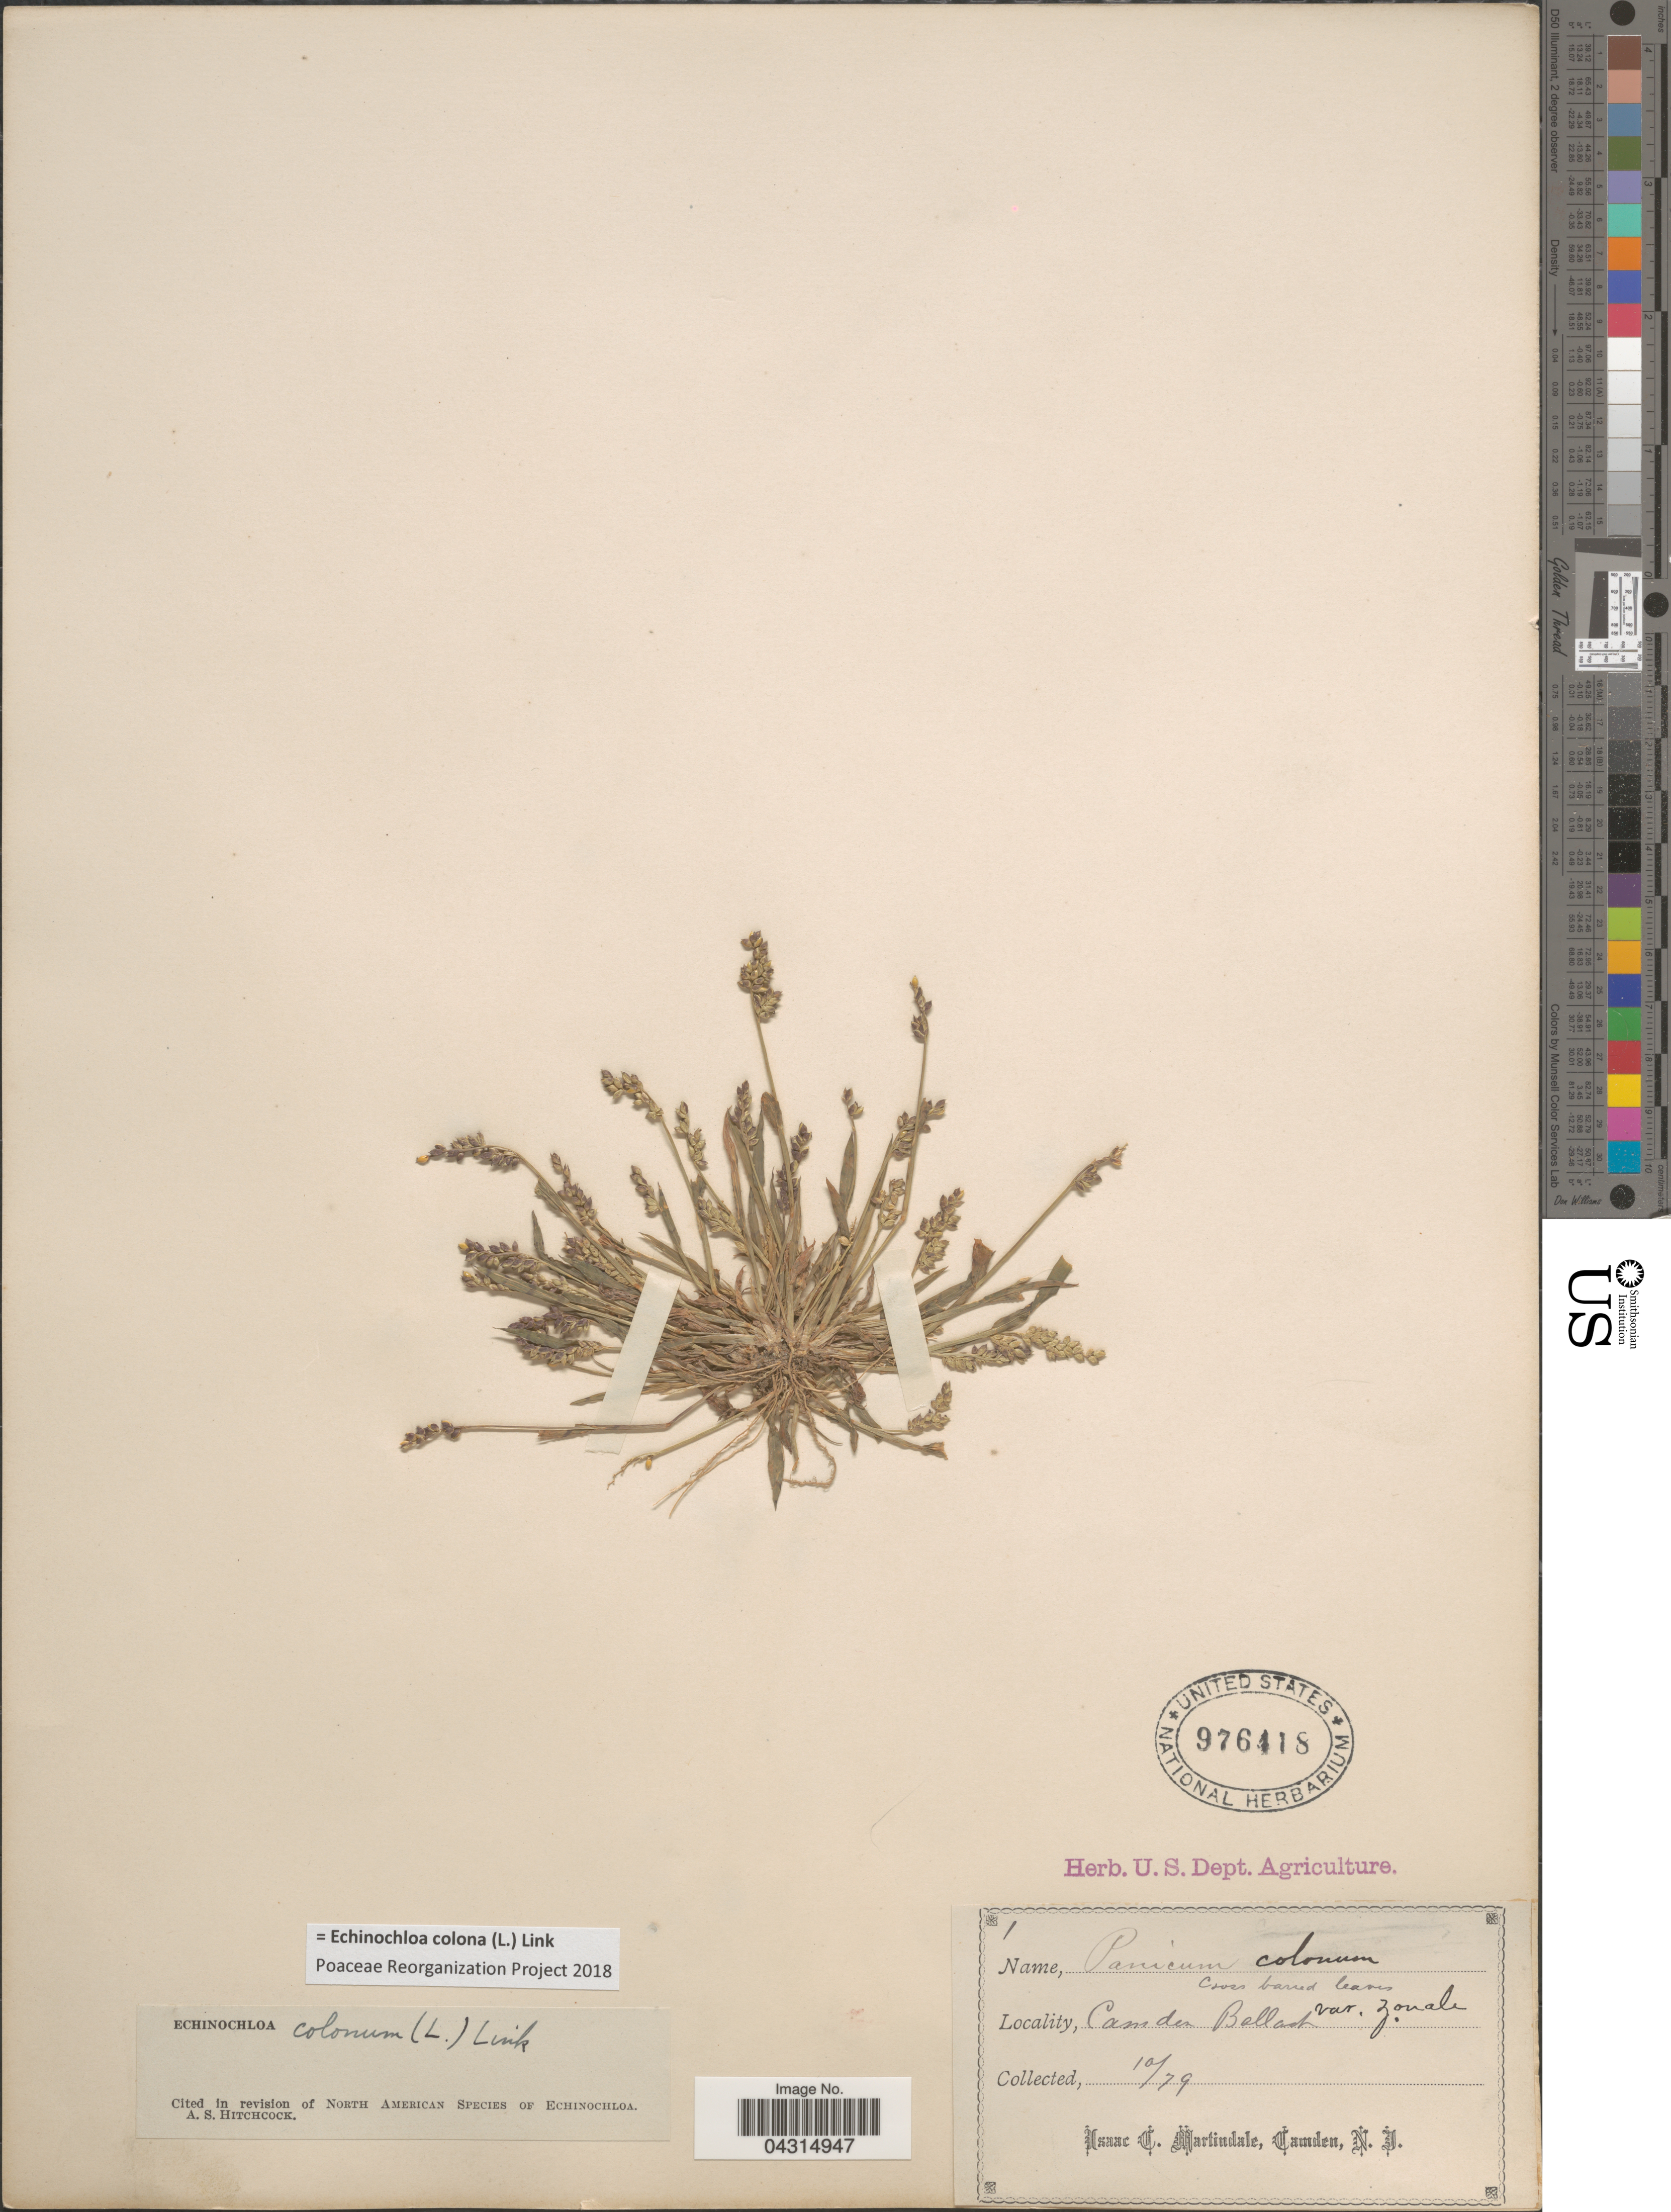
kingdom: Plantae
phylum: Tracheophyta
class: Liliopsida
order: Poales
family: Poaceae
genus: Echinochloa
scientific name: Echinochloa colona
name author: (L.) Link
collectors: I. C. Martindale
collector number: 1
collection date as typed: Transcribed d/m/y: /10/79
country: United States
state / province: New Jersey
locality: Camden Ballast.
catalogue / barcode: US 976418